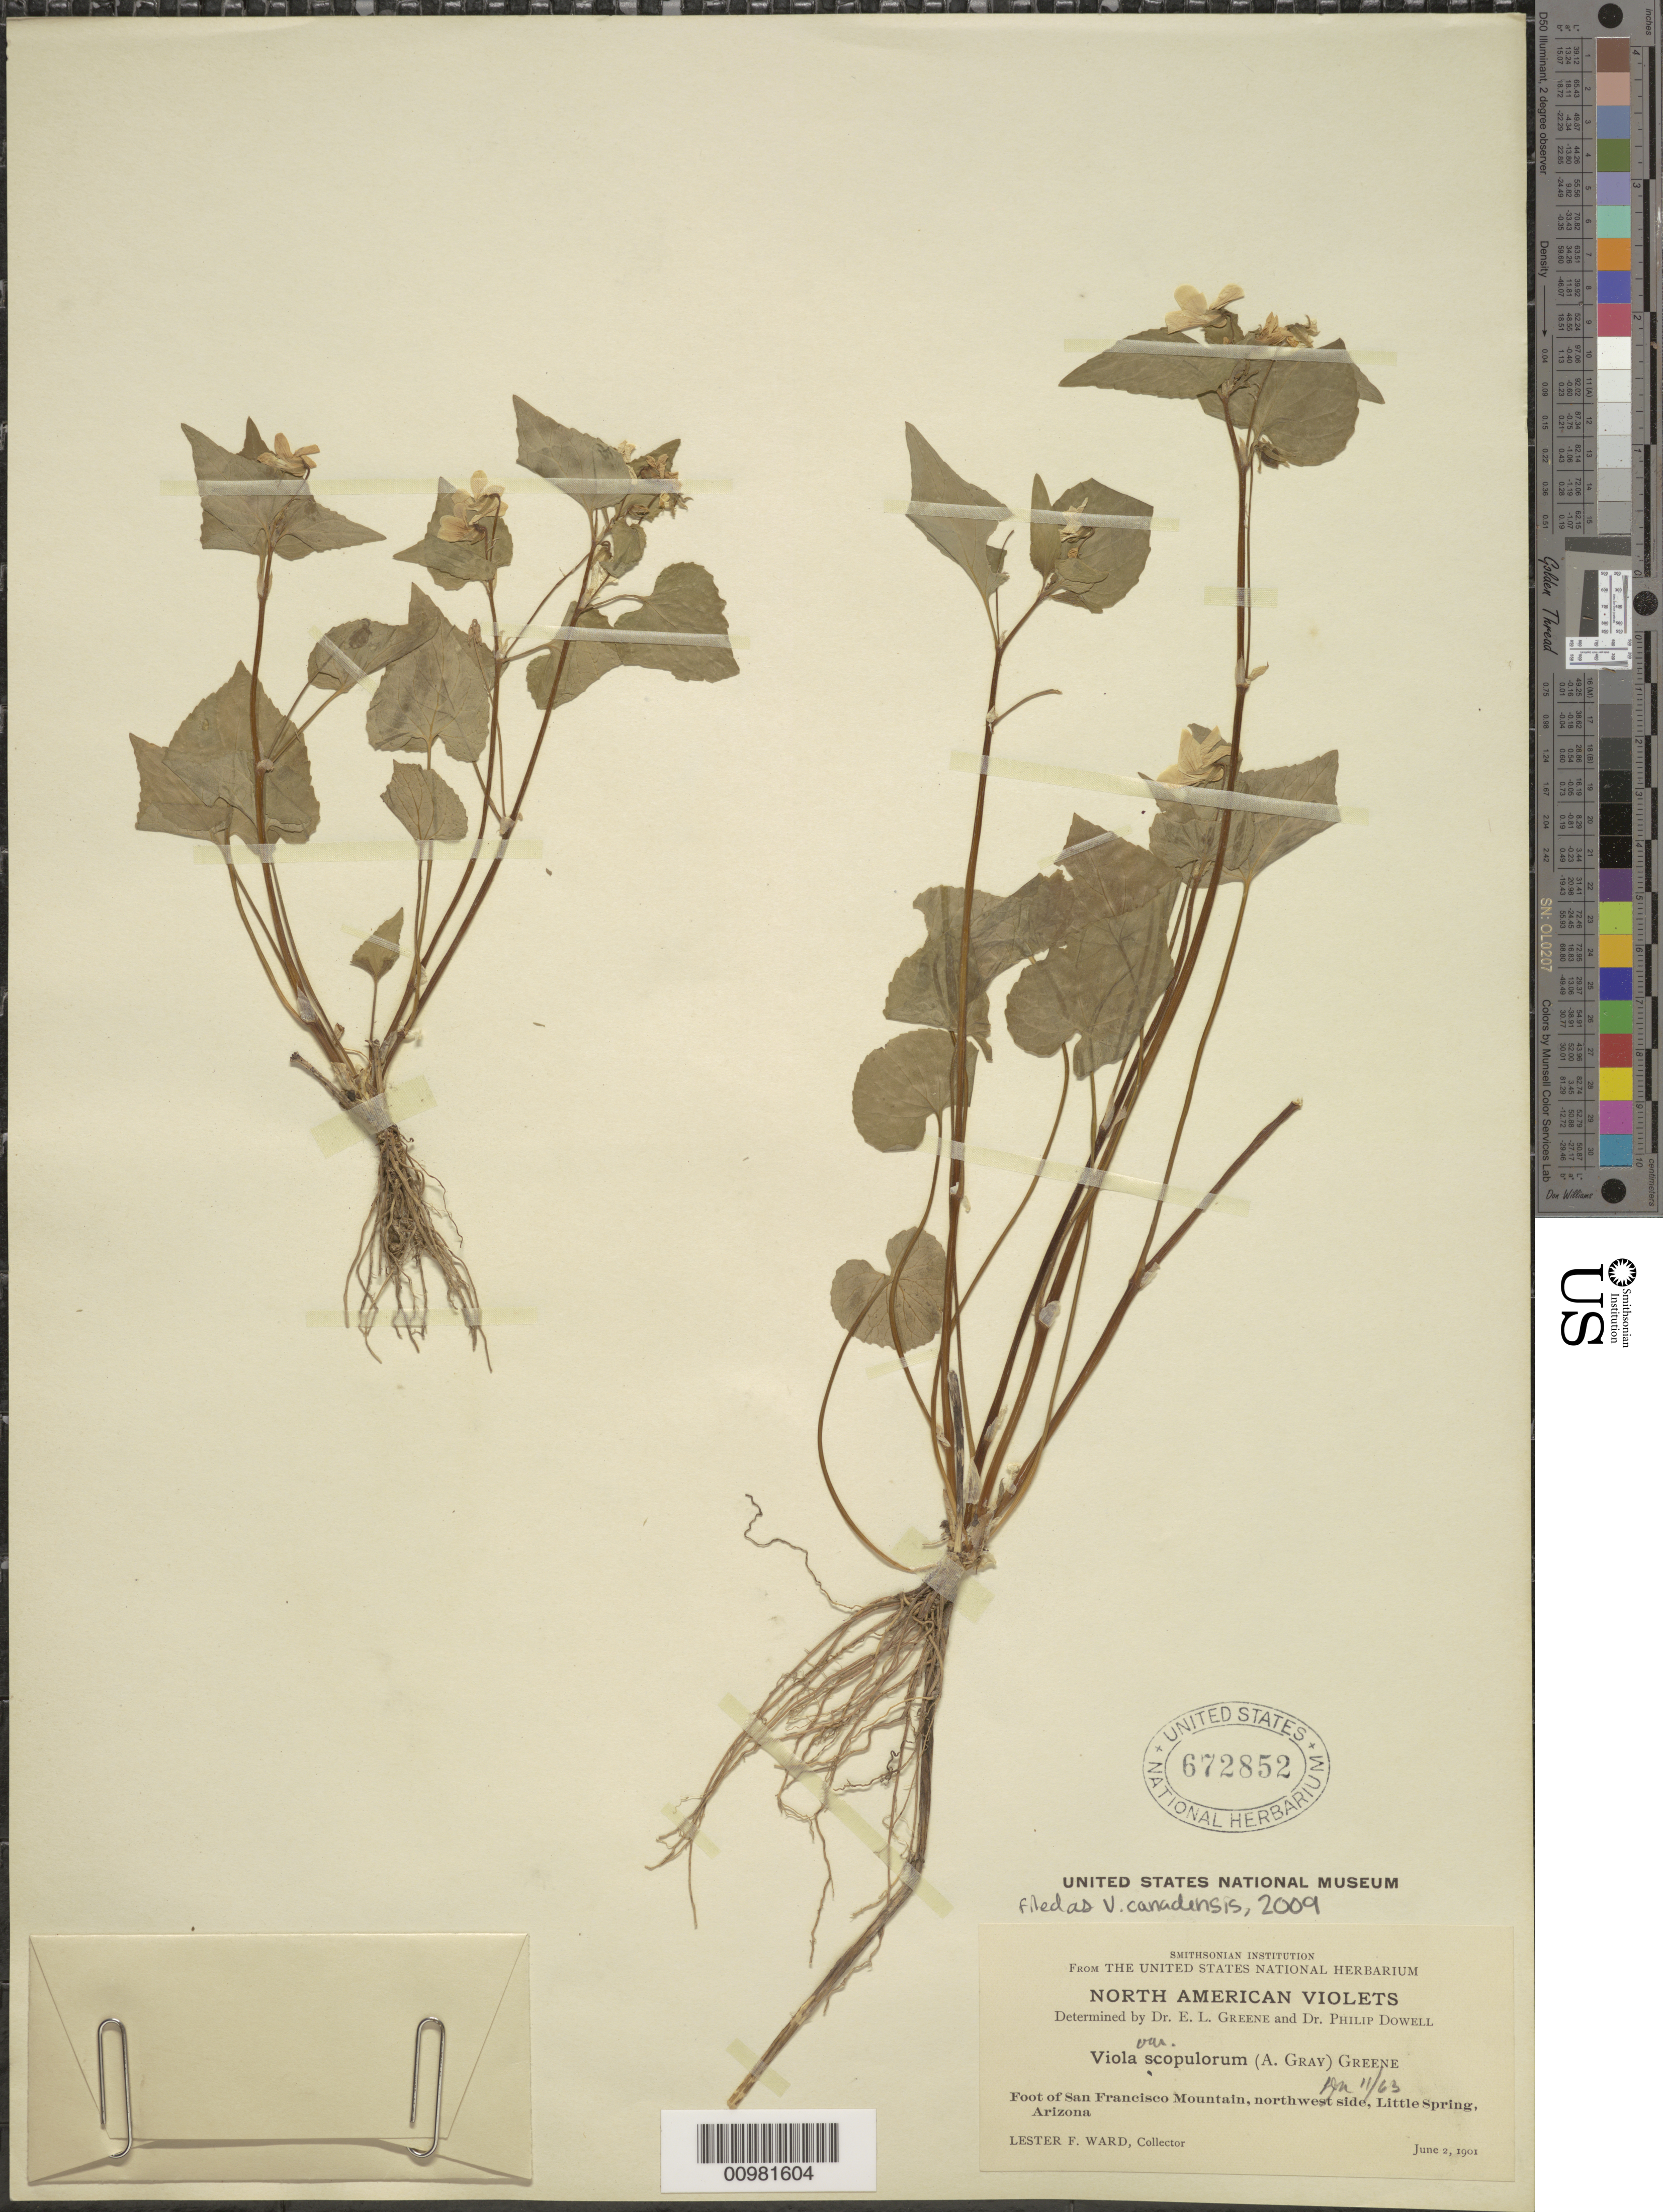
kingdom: Plantae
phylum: Tracheophyta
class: Magnoliopsida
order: Malpighiales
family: Violaceae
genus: Viola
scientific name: Viola canadensis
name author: L.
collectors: L. F. Ward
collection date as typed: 02 Jun 1901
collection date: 1901-06-02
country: United States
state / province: Arizona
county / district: Coconino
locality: Little Spring; Foot of San Francisco Mt. NW. side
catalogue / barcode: US 672852